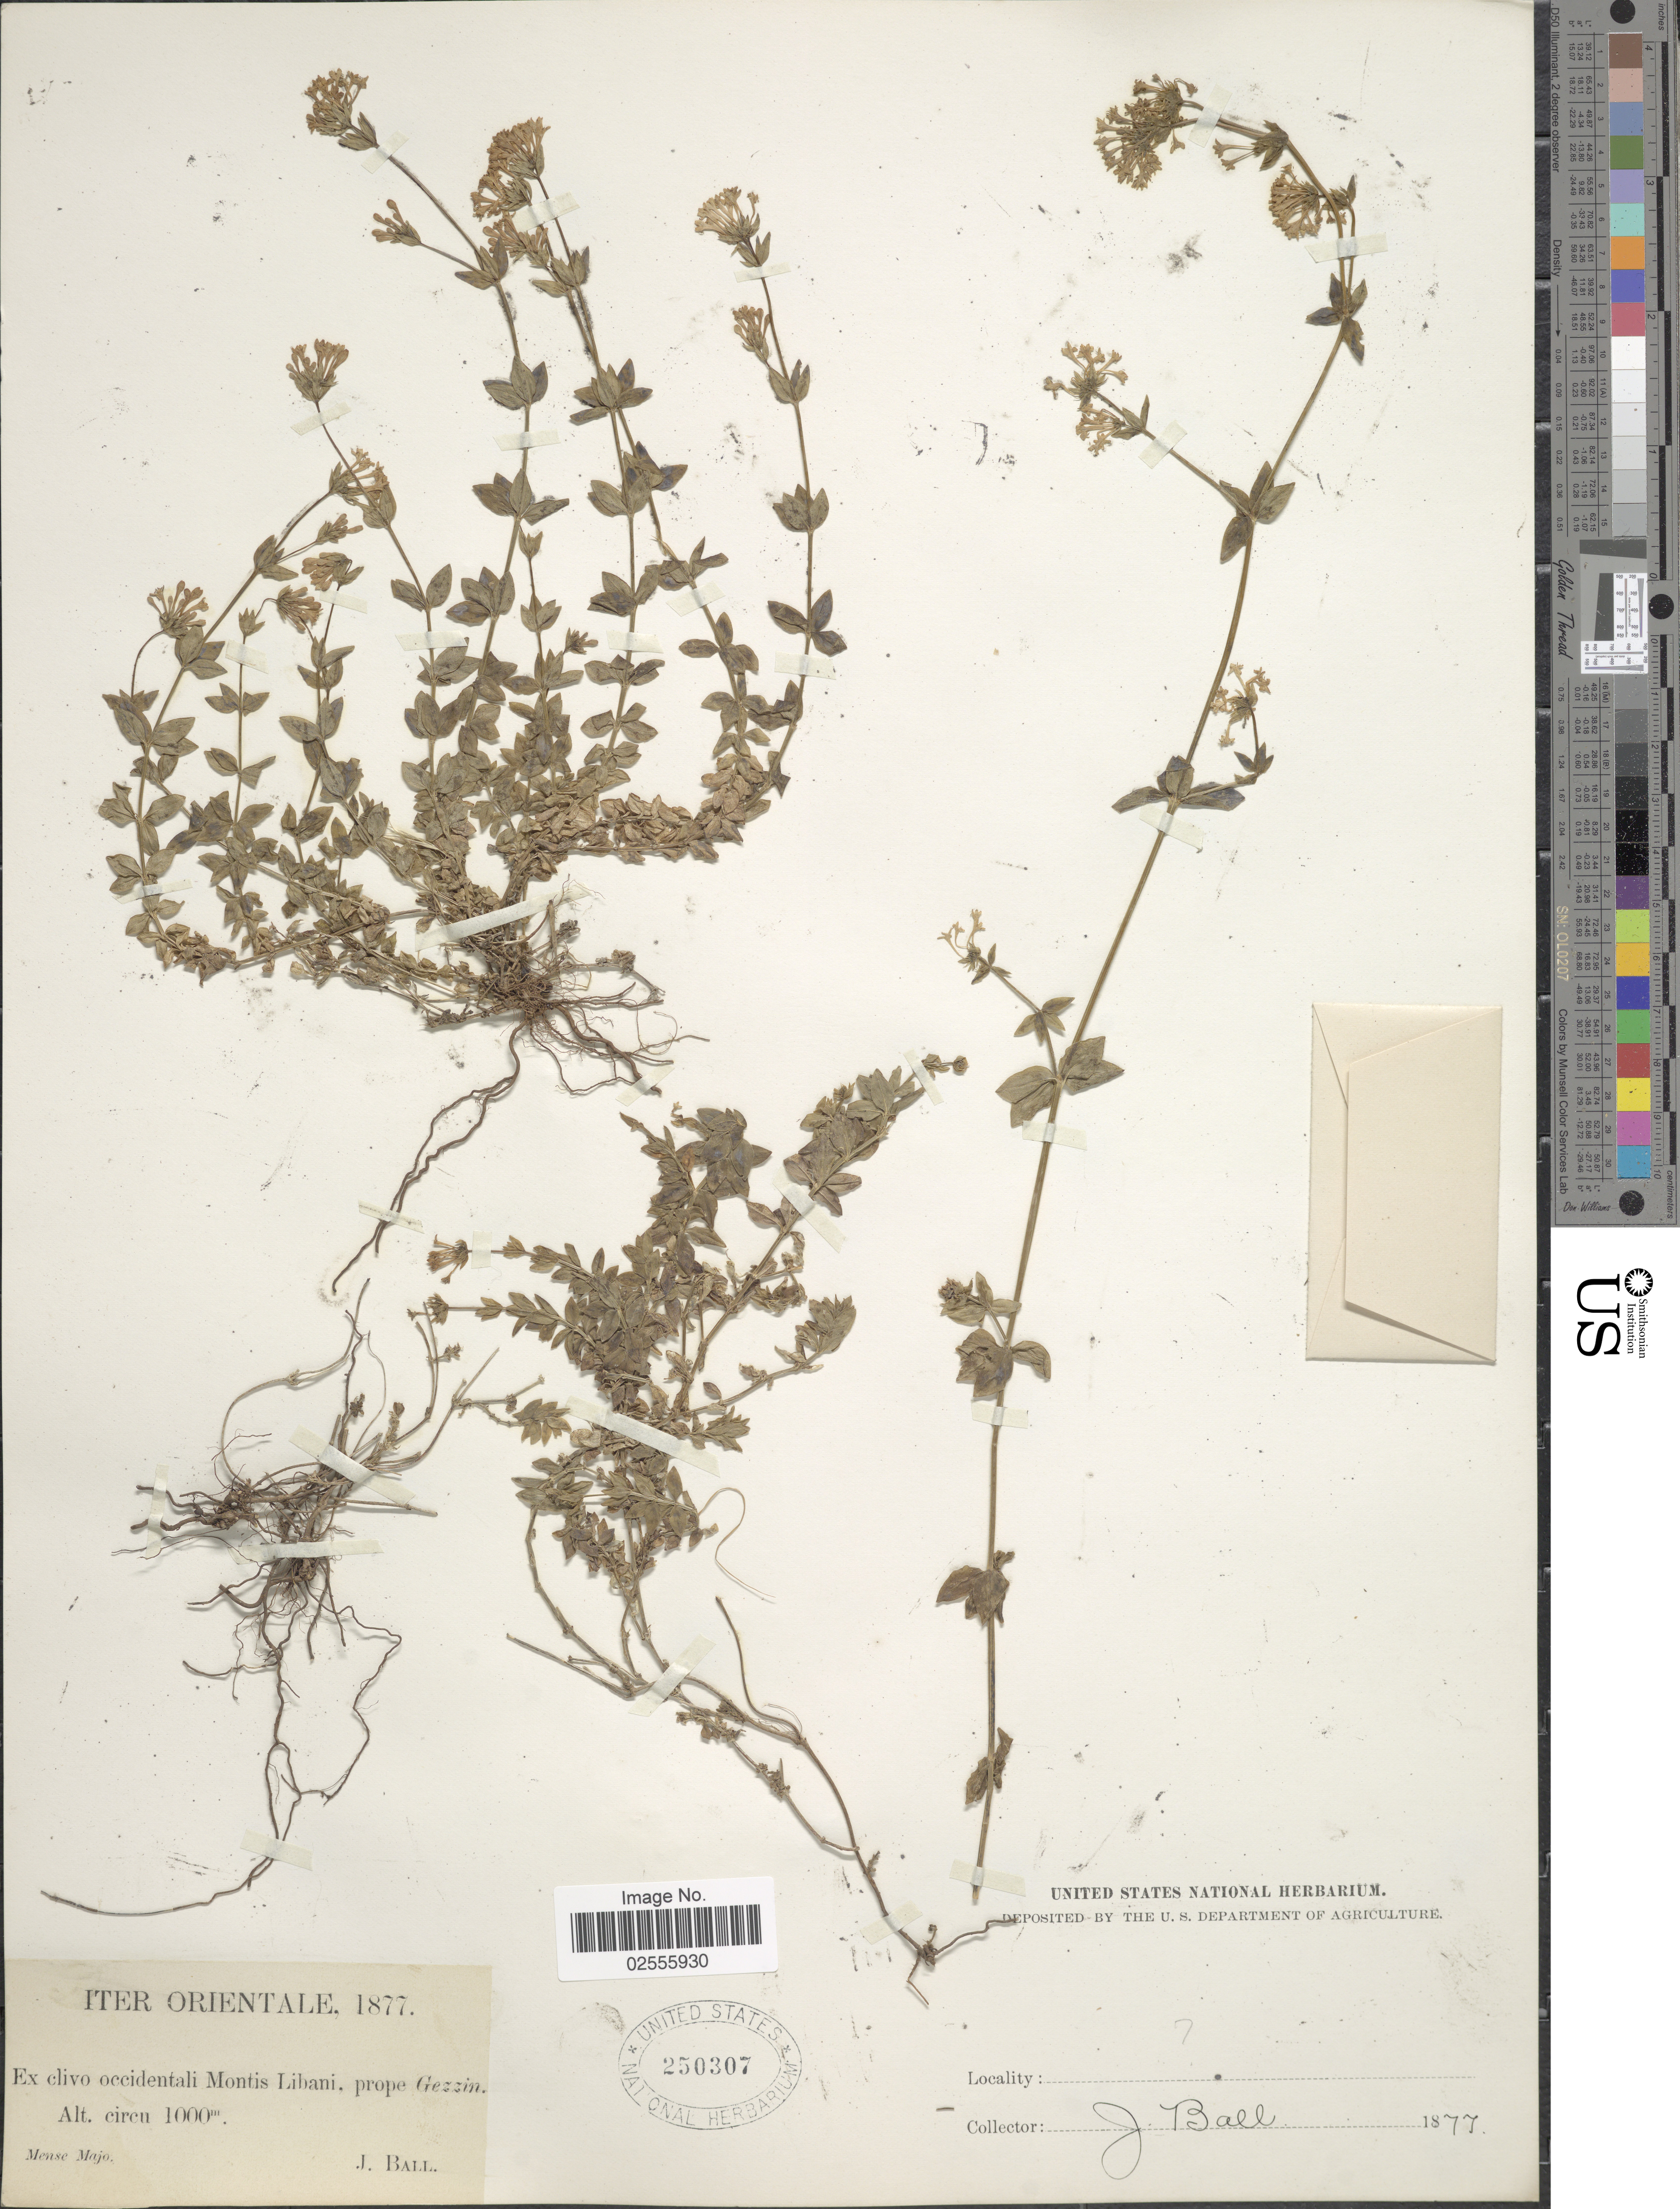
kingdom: Plantae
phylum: Tracheophyta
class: Magnoliopsida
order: Gentianales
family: Rubiaceae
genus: Asperula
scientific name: Asperula sp.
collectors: J. Ball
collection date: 1877-05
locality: Iter Orientale, Ex clivo occidentali Montis Libani, prope Gezzin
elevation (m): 1000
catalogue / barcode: US 250307